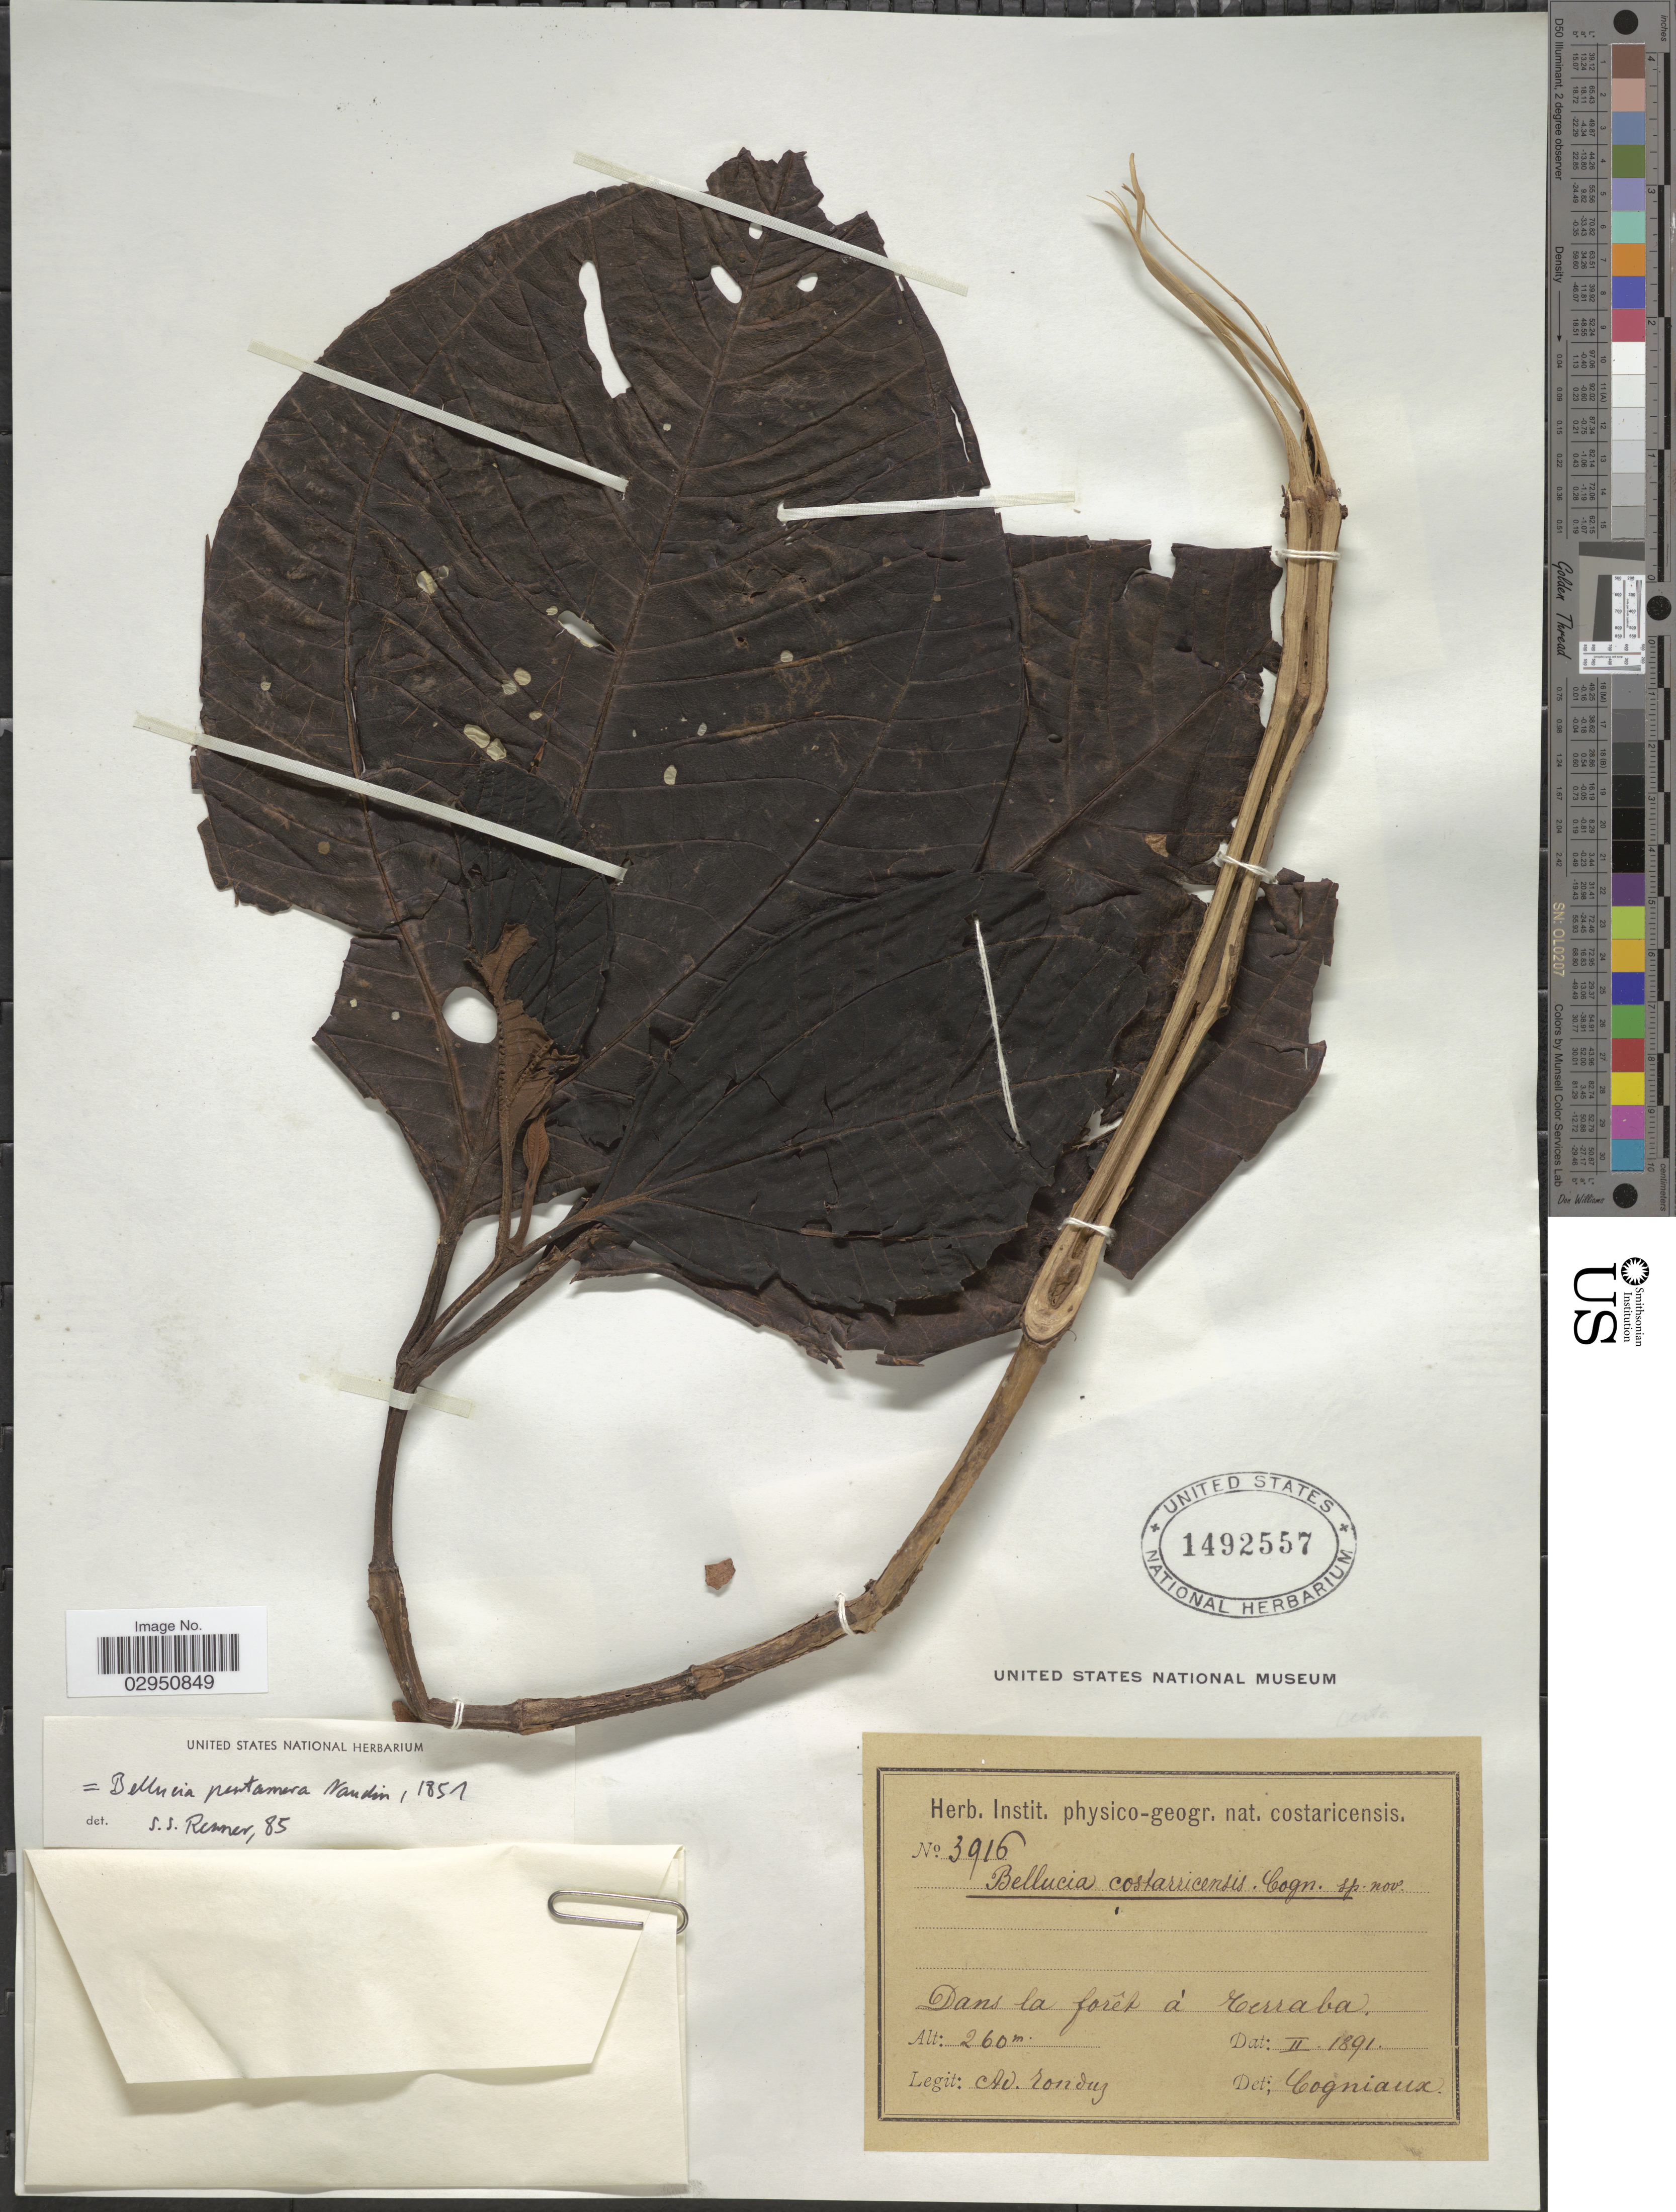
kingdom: Plantae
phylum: Tracheophyta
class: Magnoliopsida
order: Myrtales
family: Melastomataceae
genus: Bellucia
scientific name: Bellucia pentamera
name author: Naudin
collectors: A. Tonduz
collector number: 3916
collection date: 1891-02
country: Costa Rica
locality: Dans la forêt à Terraba.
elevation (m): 260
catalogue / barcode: US 1492557